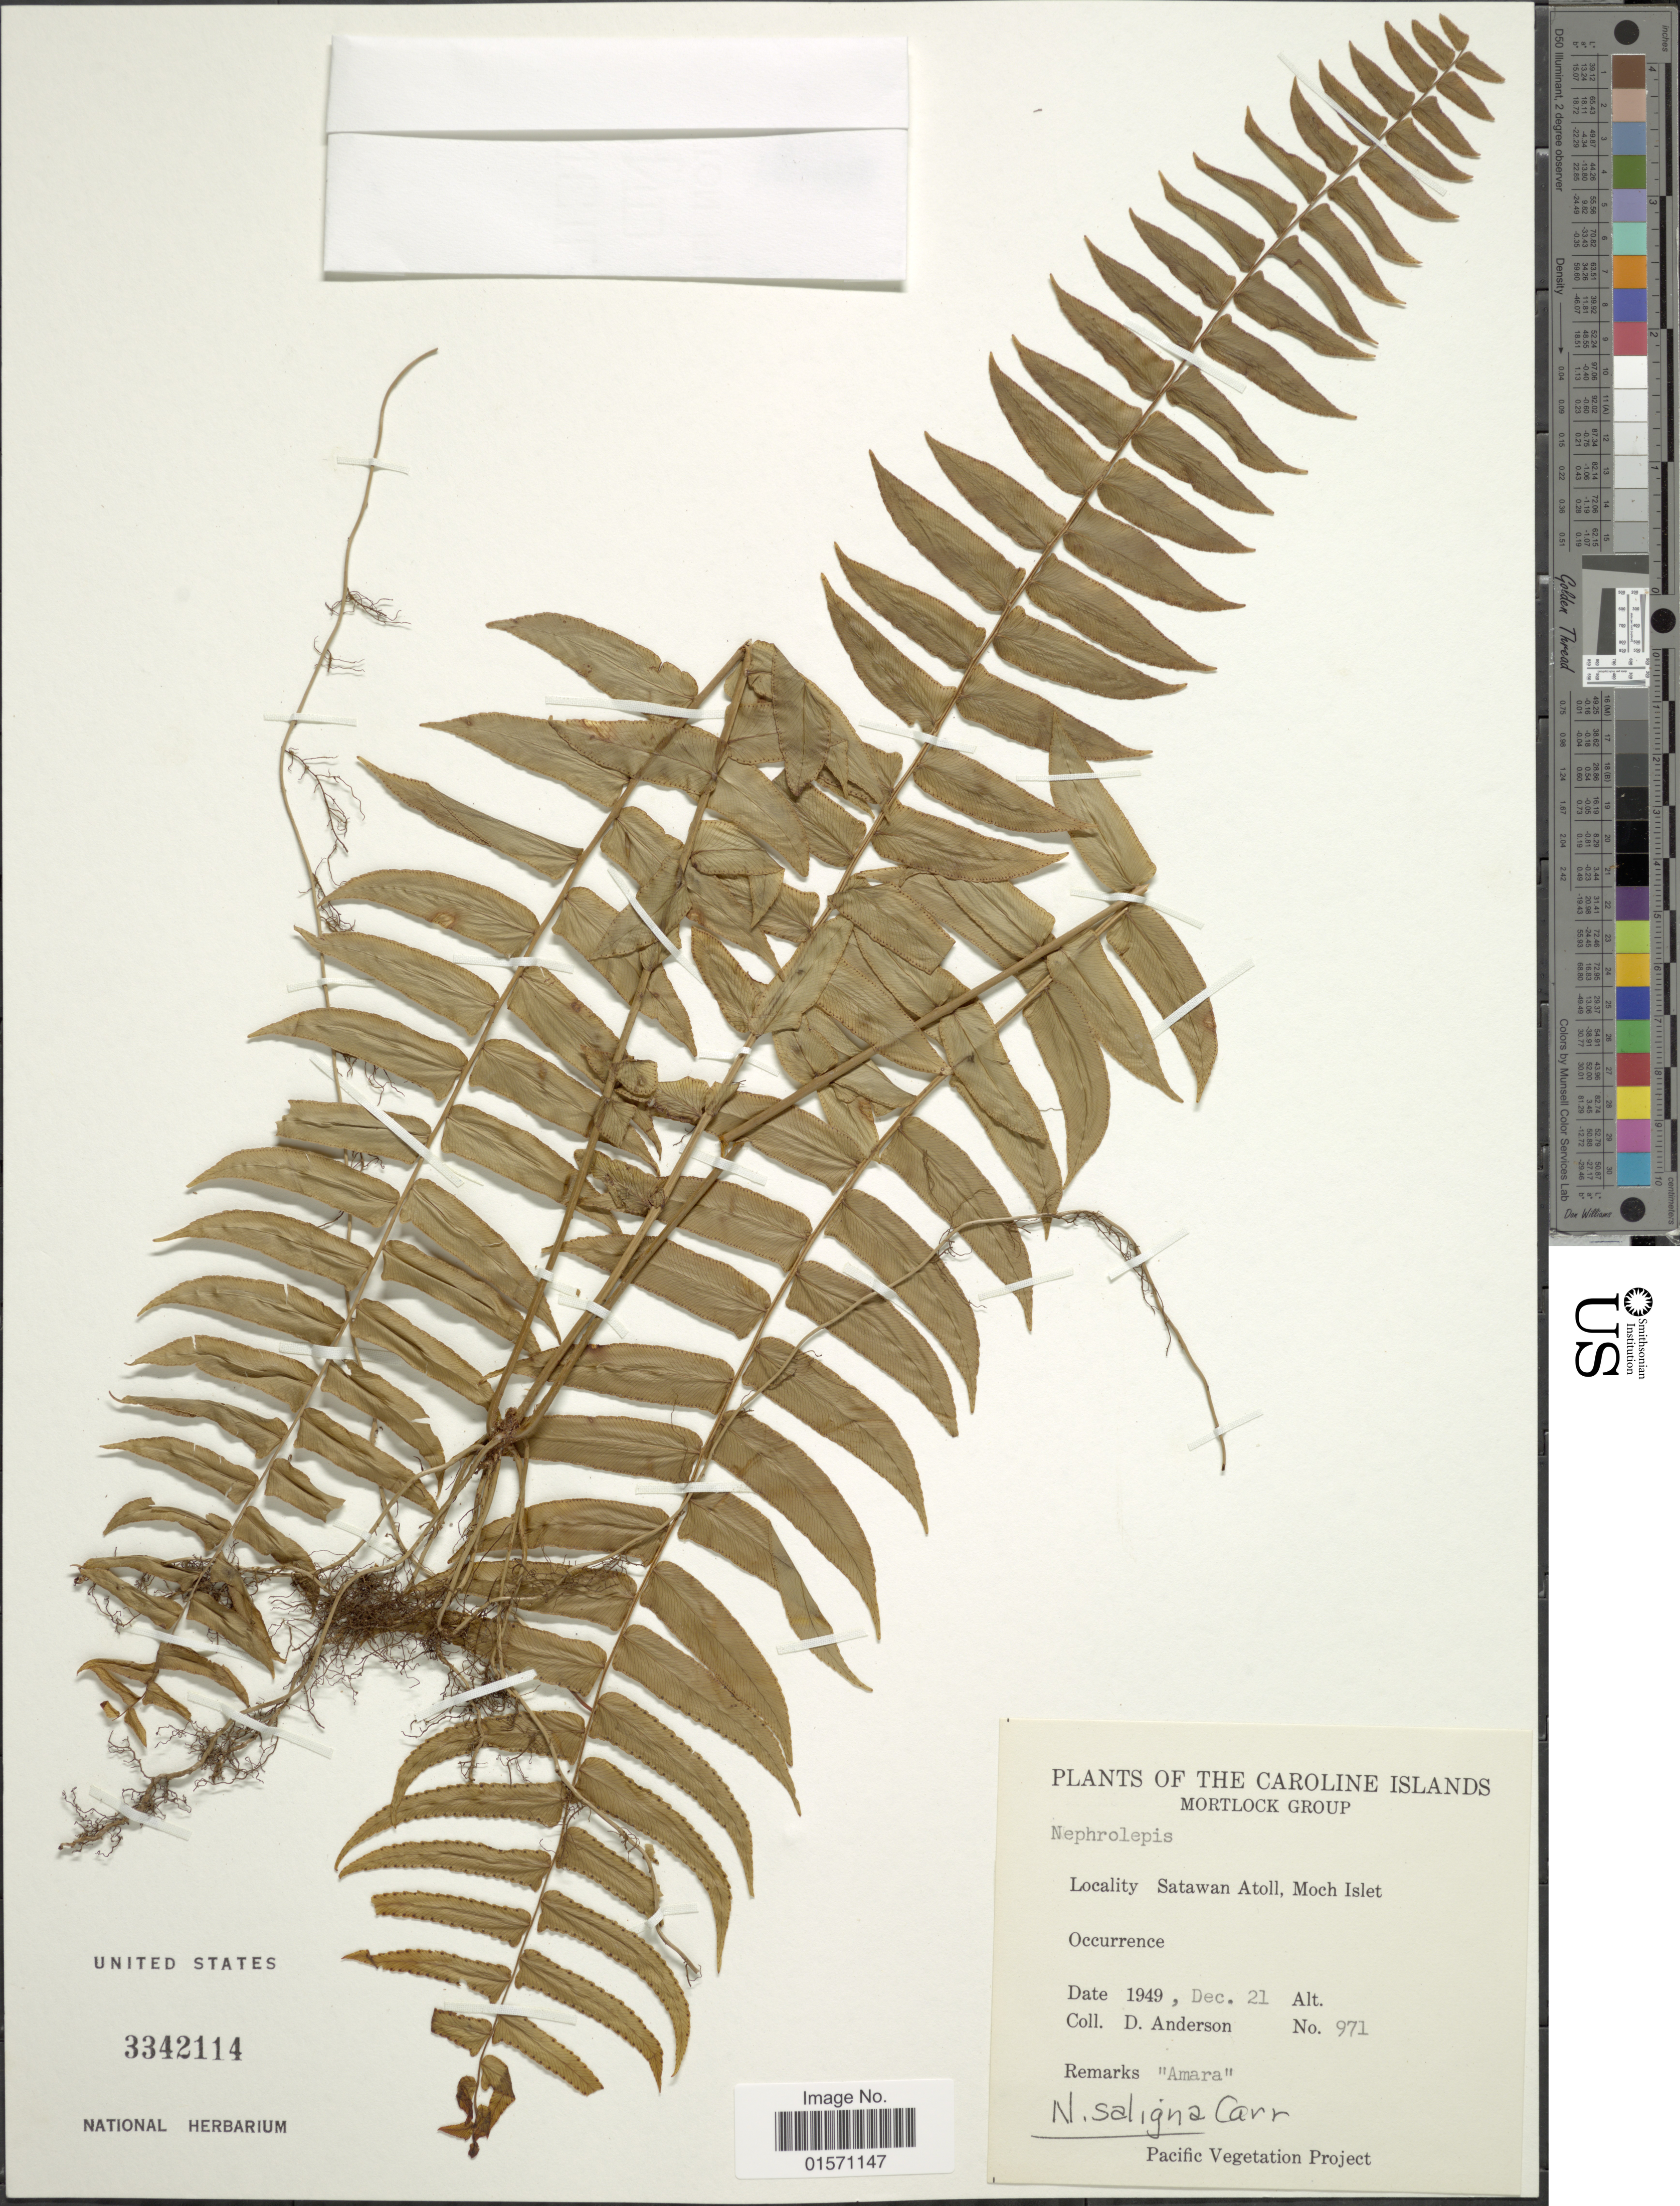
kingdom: Plantae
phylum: Tracheophyta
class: Polypodiopsida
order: Polypodiales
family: Nephrolepidaceae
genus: Nephrolepis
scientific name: Nephrolepis saligna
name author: Cav.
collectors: D. Anderson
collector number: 971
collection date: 1949-12-21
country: Micronesia, Federated States of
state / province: Truk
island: Satawan Atoll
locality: Mortlock Group. Satawan Atoll, Moch Islet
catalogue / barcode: US 3342114